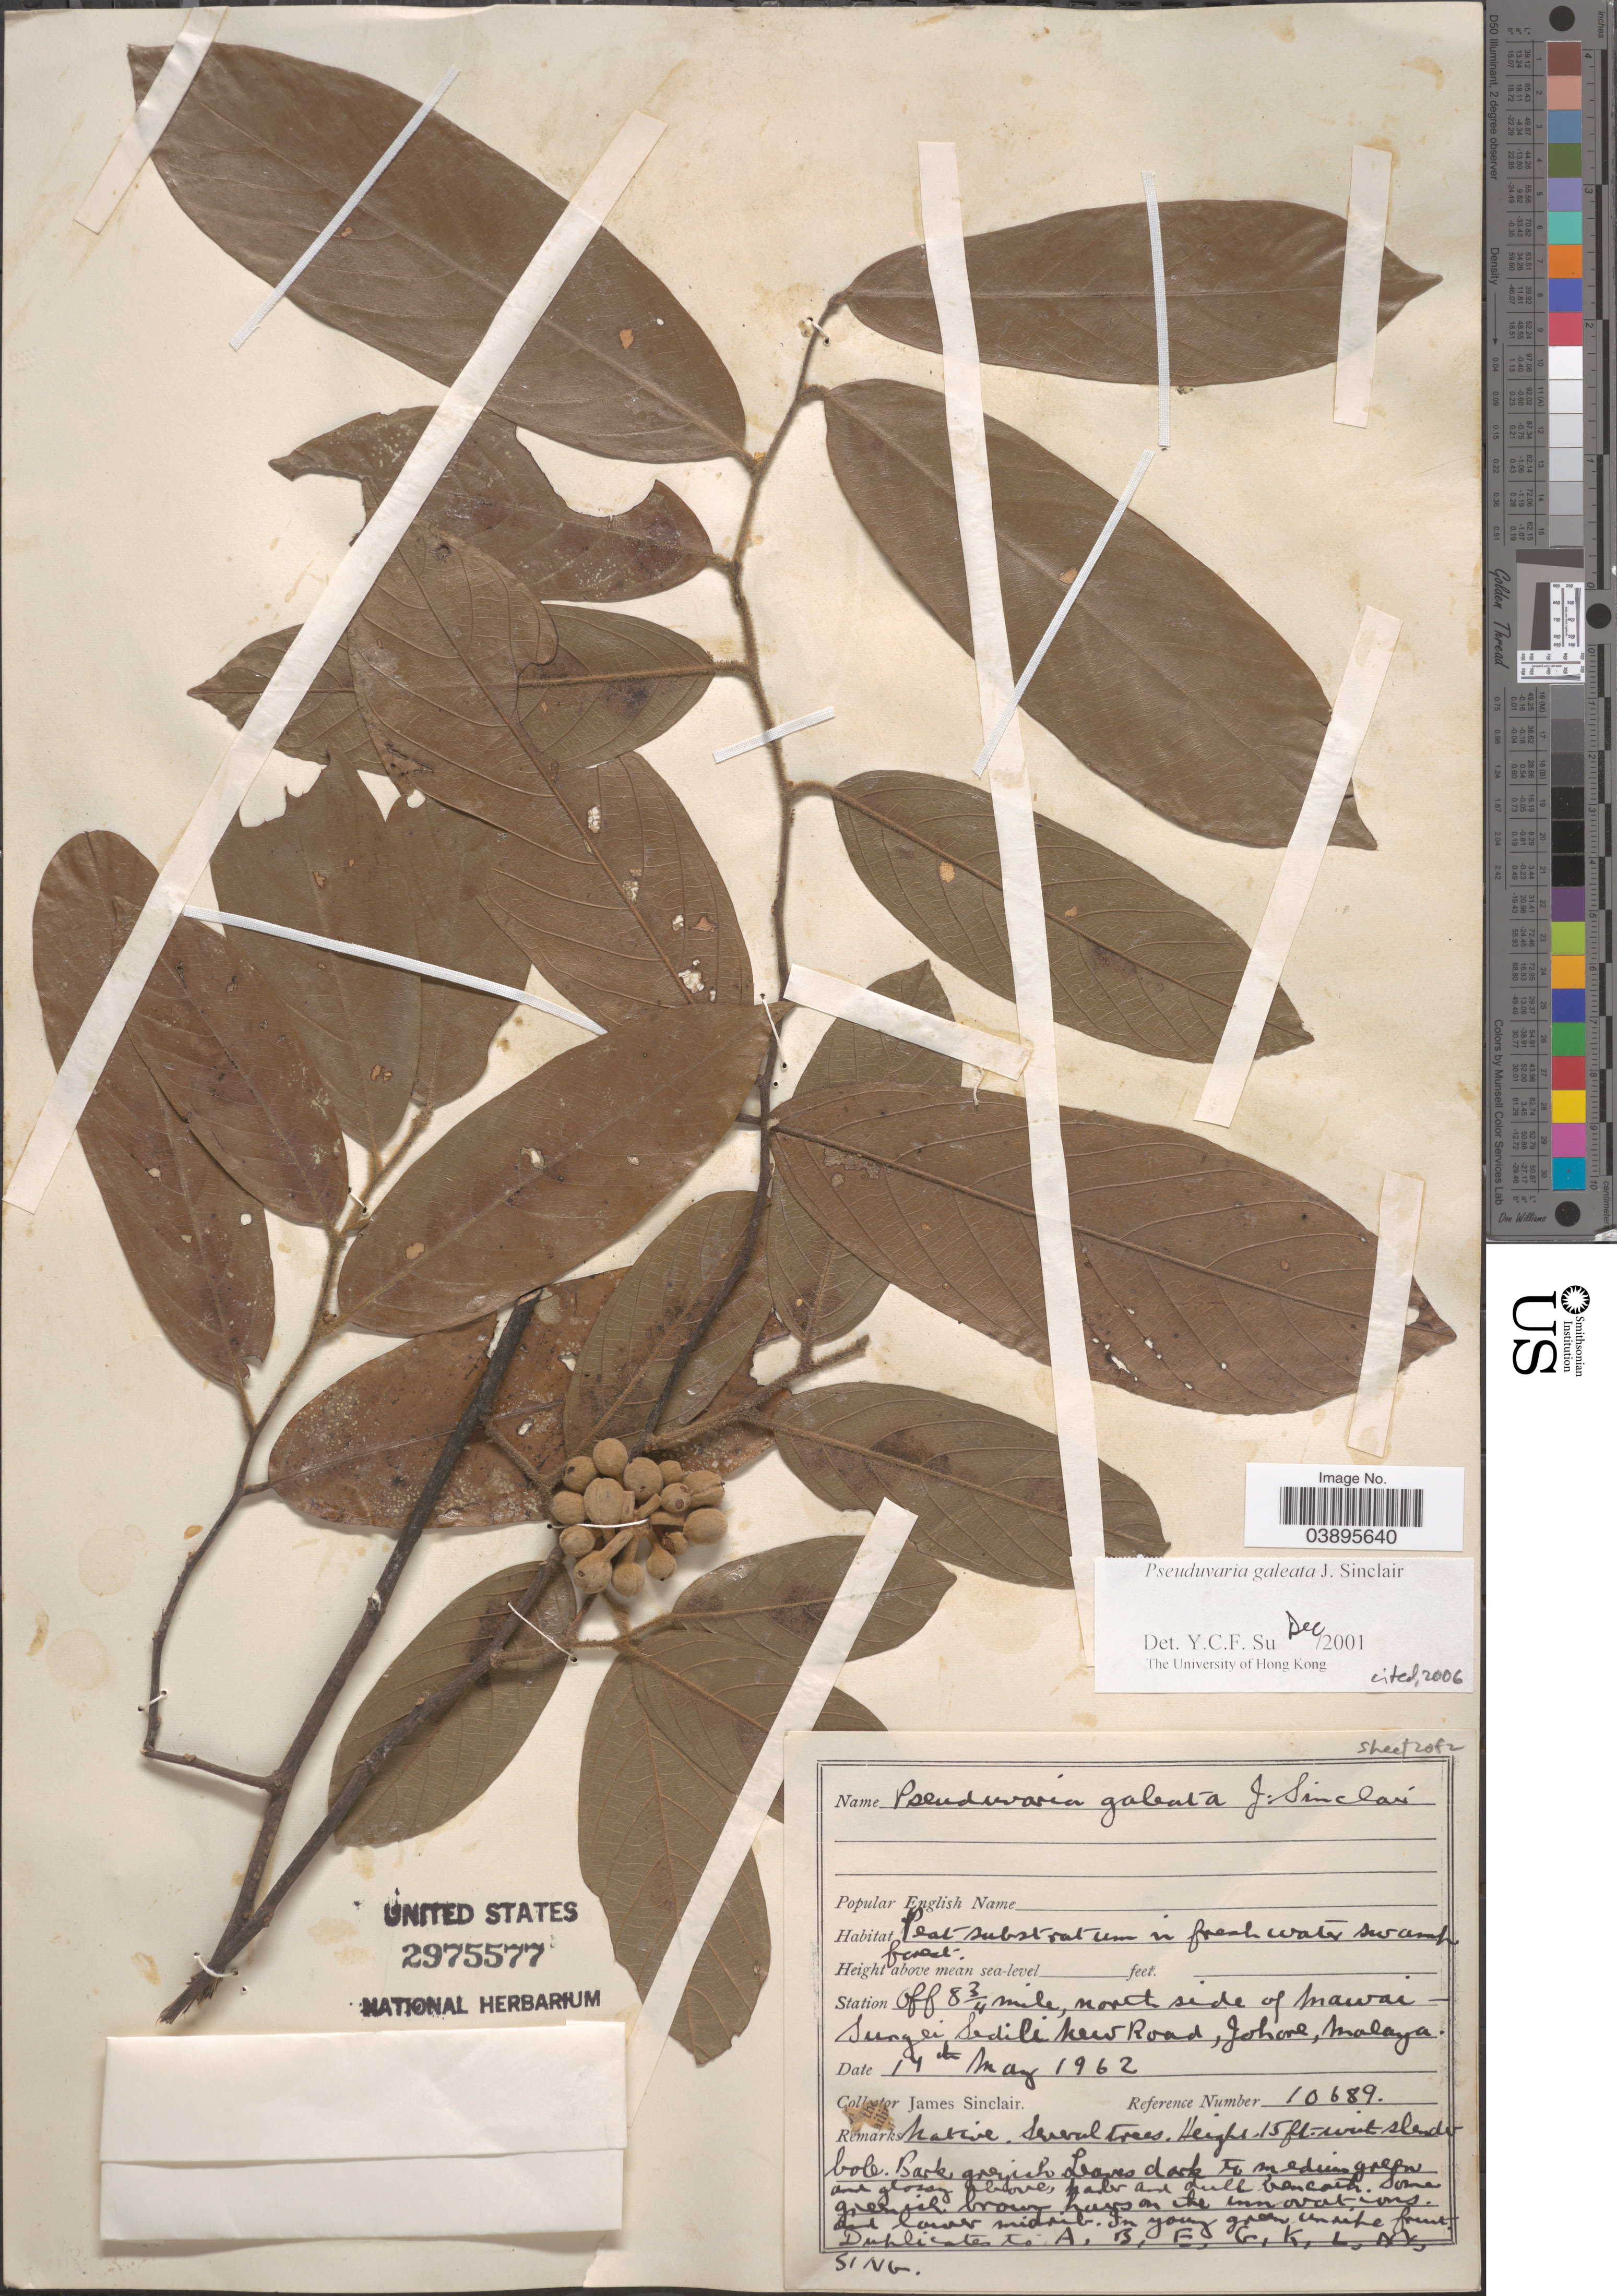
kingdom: Plantae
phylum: Tracheophyta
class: Magnoliopsida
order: Magnoliales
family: Annonaceae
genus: Pseuduvaria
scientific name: Pseuduvaria galeata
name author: J. Sinclair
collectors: J. Sinclair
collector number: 10689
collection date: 1962-05-17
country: Malaysia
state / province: Johor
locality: Station off 8¾ mile, north side of Mawai-Sungei Sedili New Road, Johore, Malaya.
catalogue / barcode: US 2975577